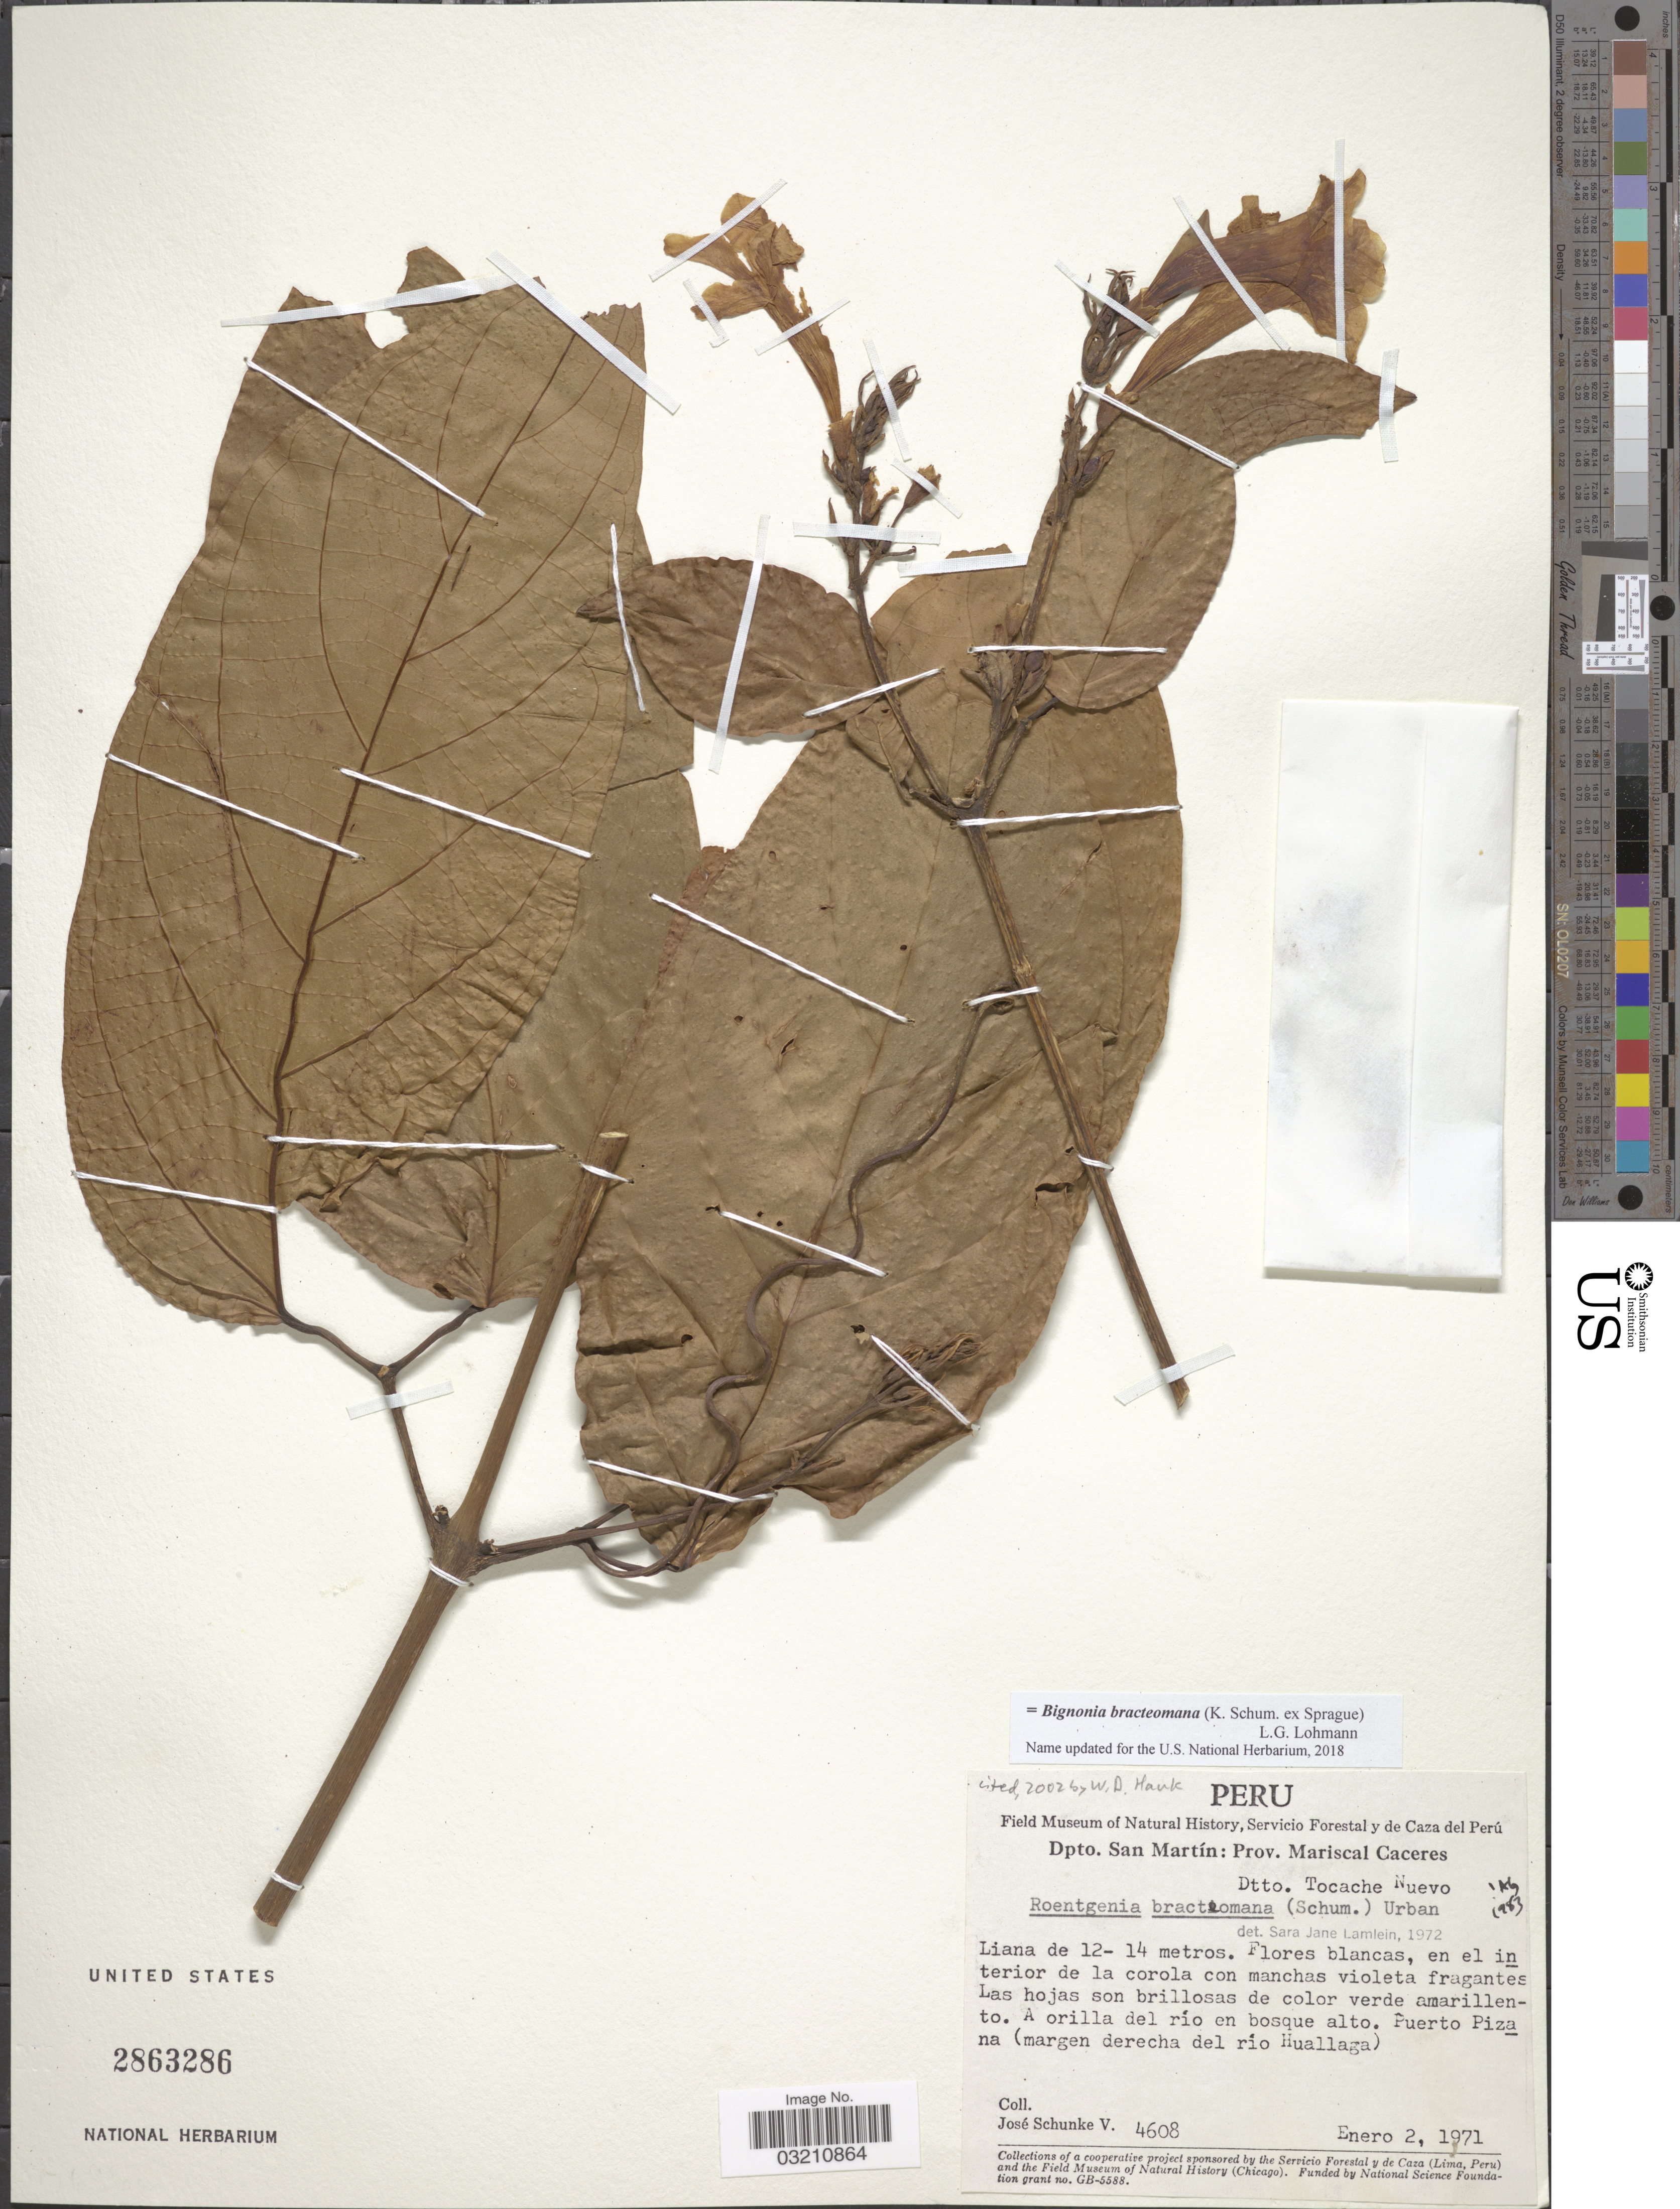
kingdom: Plantae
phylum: Tracheophyta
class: Magnoliopsida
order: Lamiales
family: Bignoniaceae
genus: Bignonia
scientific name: Bignonia bracteomana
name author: L.G. Lohmann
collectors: J. Schunke Vigo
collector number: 4608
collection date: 1971-01-02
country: Peru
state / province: San Martín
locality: Dpto. San Martín: Prov. Mariscal Caceres. Dtto. Tocache Nuevo. A orilla del río en bosque alto. Puerto Pizana (margen derecha del rio Huallaga).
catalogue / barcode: US 2863286